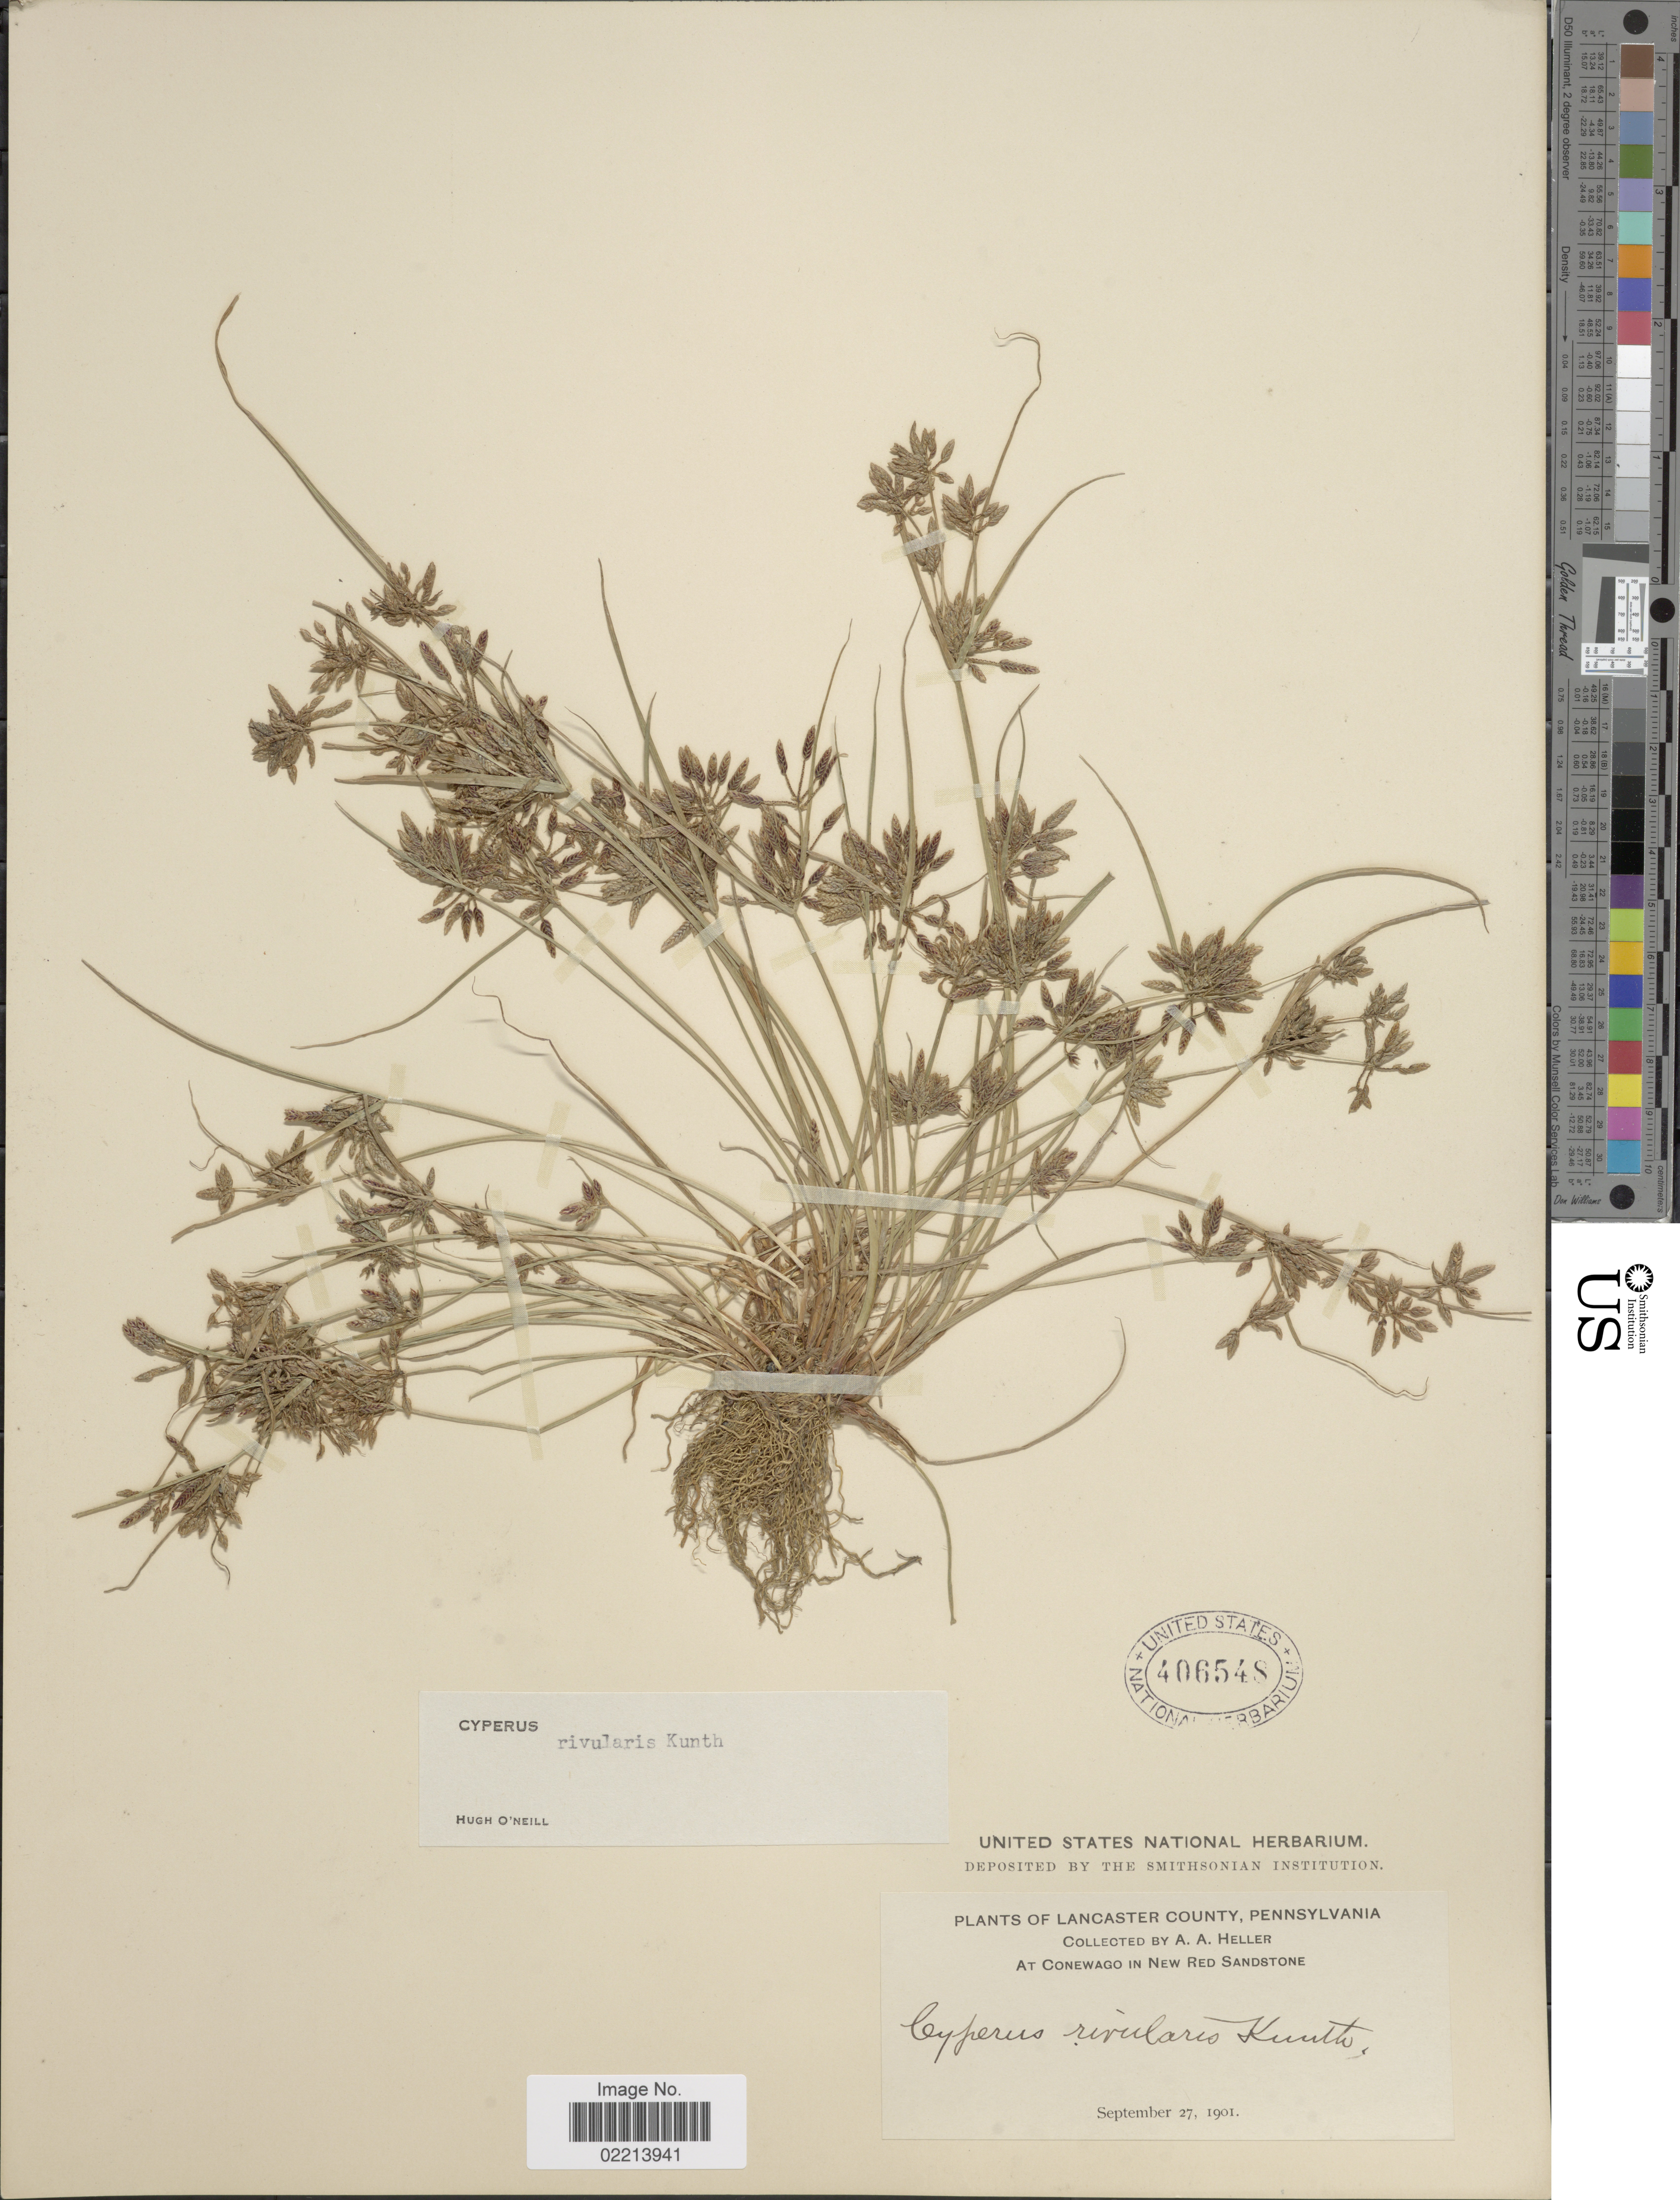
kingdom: Plantae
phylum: Tracheophyta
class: Liliopsida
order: Poales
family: Cyperaceae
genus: Cyperus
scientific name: Cyperus bipartitus Torr.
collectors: A. A. Heller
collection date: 1901-09-27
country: United States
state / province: Pennsylvania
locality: Lancaster County. At Conewago in New Red Sandstone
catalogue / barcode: US 406548